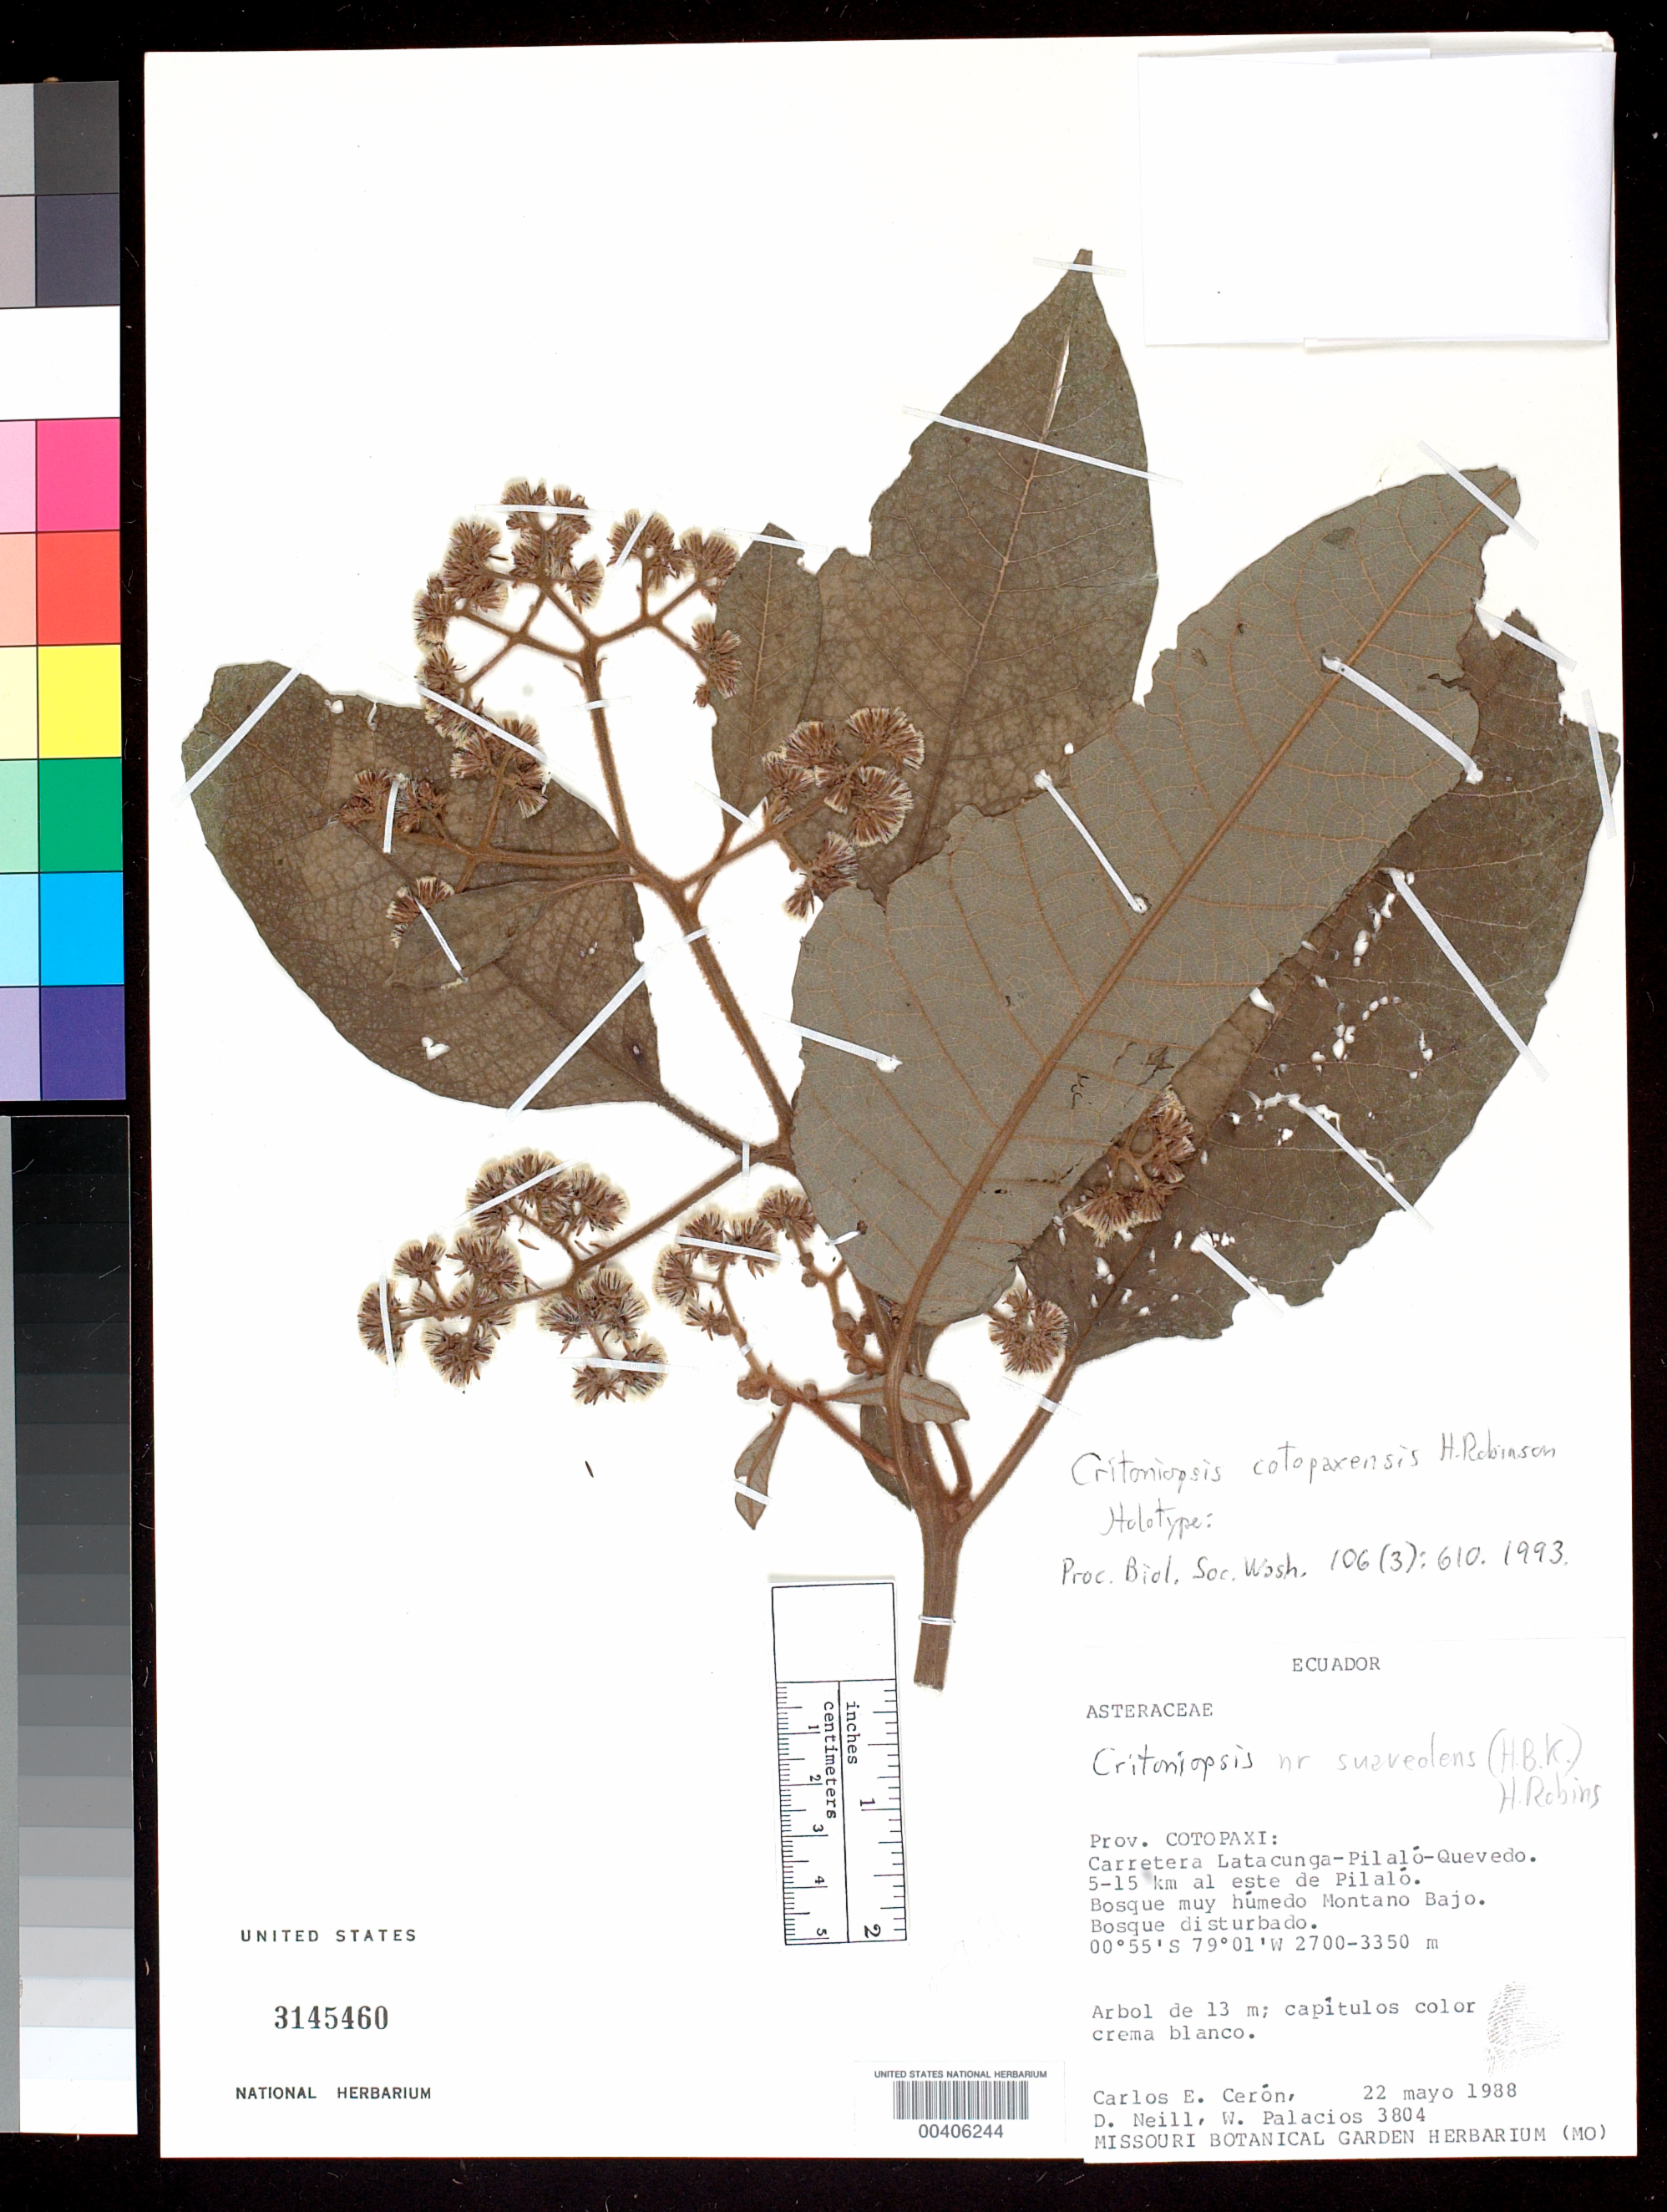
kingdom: Plantae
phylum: Tracheophyta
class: Magnoliopsida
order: Asterales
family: Asteraceae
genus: Critoniopsis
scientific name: Critoniopsis cotopaxensis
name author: H. Rob.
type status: Holotype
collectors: C. E. Cerón M., D. A. Neill & W. Palacios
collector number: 3804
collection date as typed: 22 May 1988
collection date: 1988-05-22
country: Ecuador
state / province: Cotopaxi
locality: Carretera Latacunga - Pilalo - Quevedo, 5-15 km este de Pilalo.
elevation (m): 2700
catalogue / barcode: US 3145460